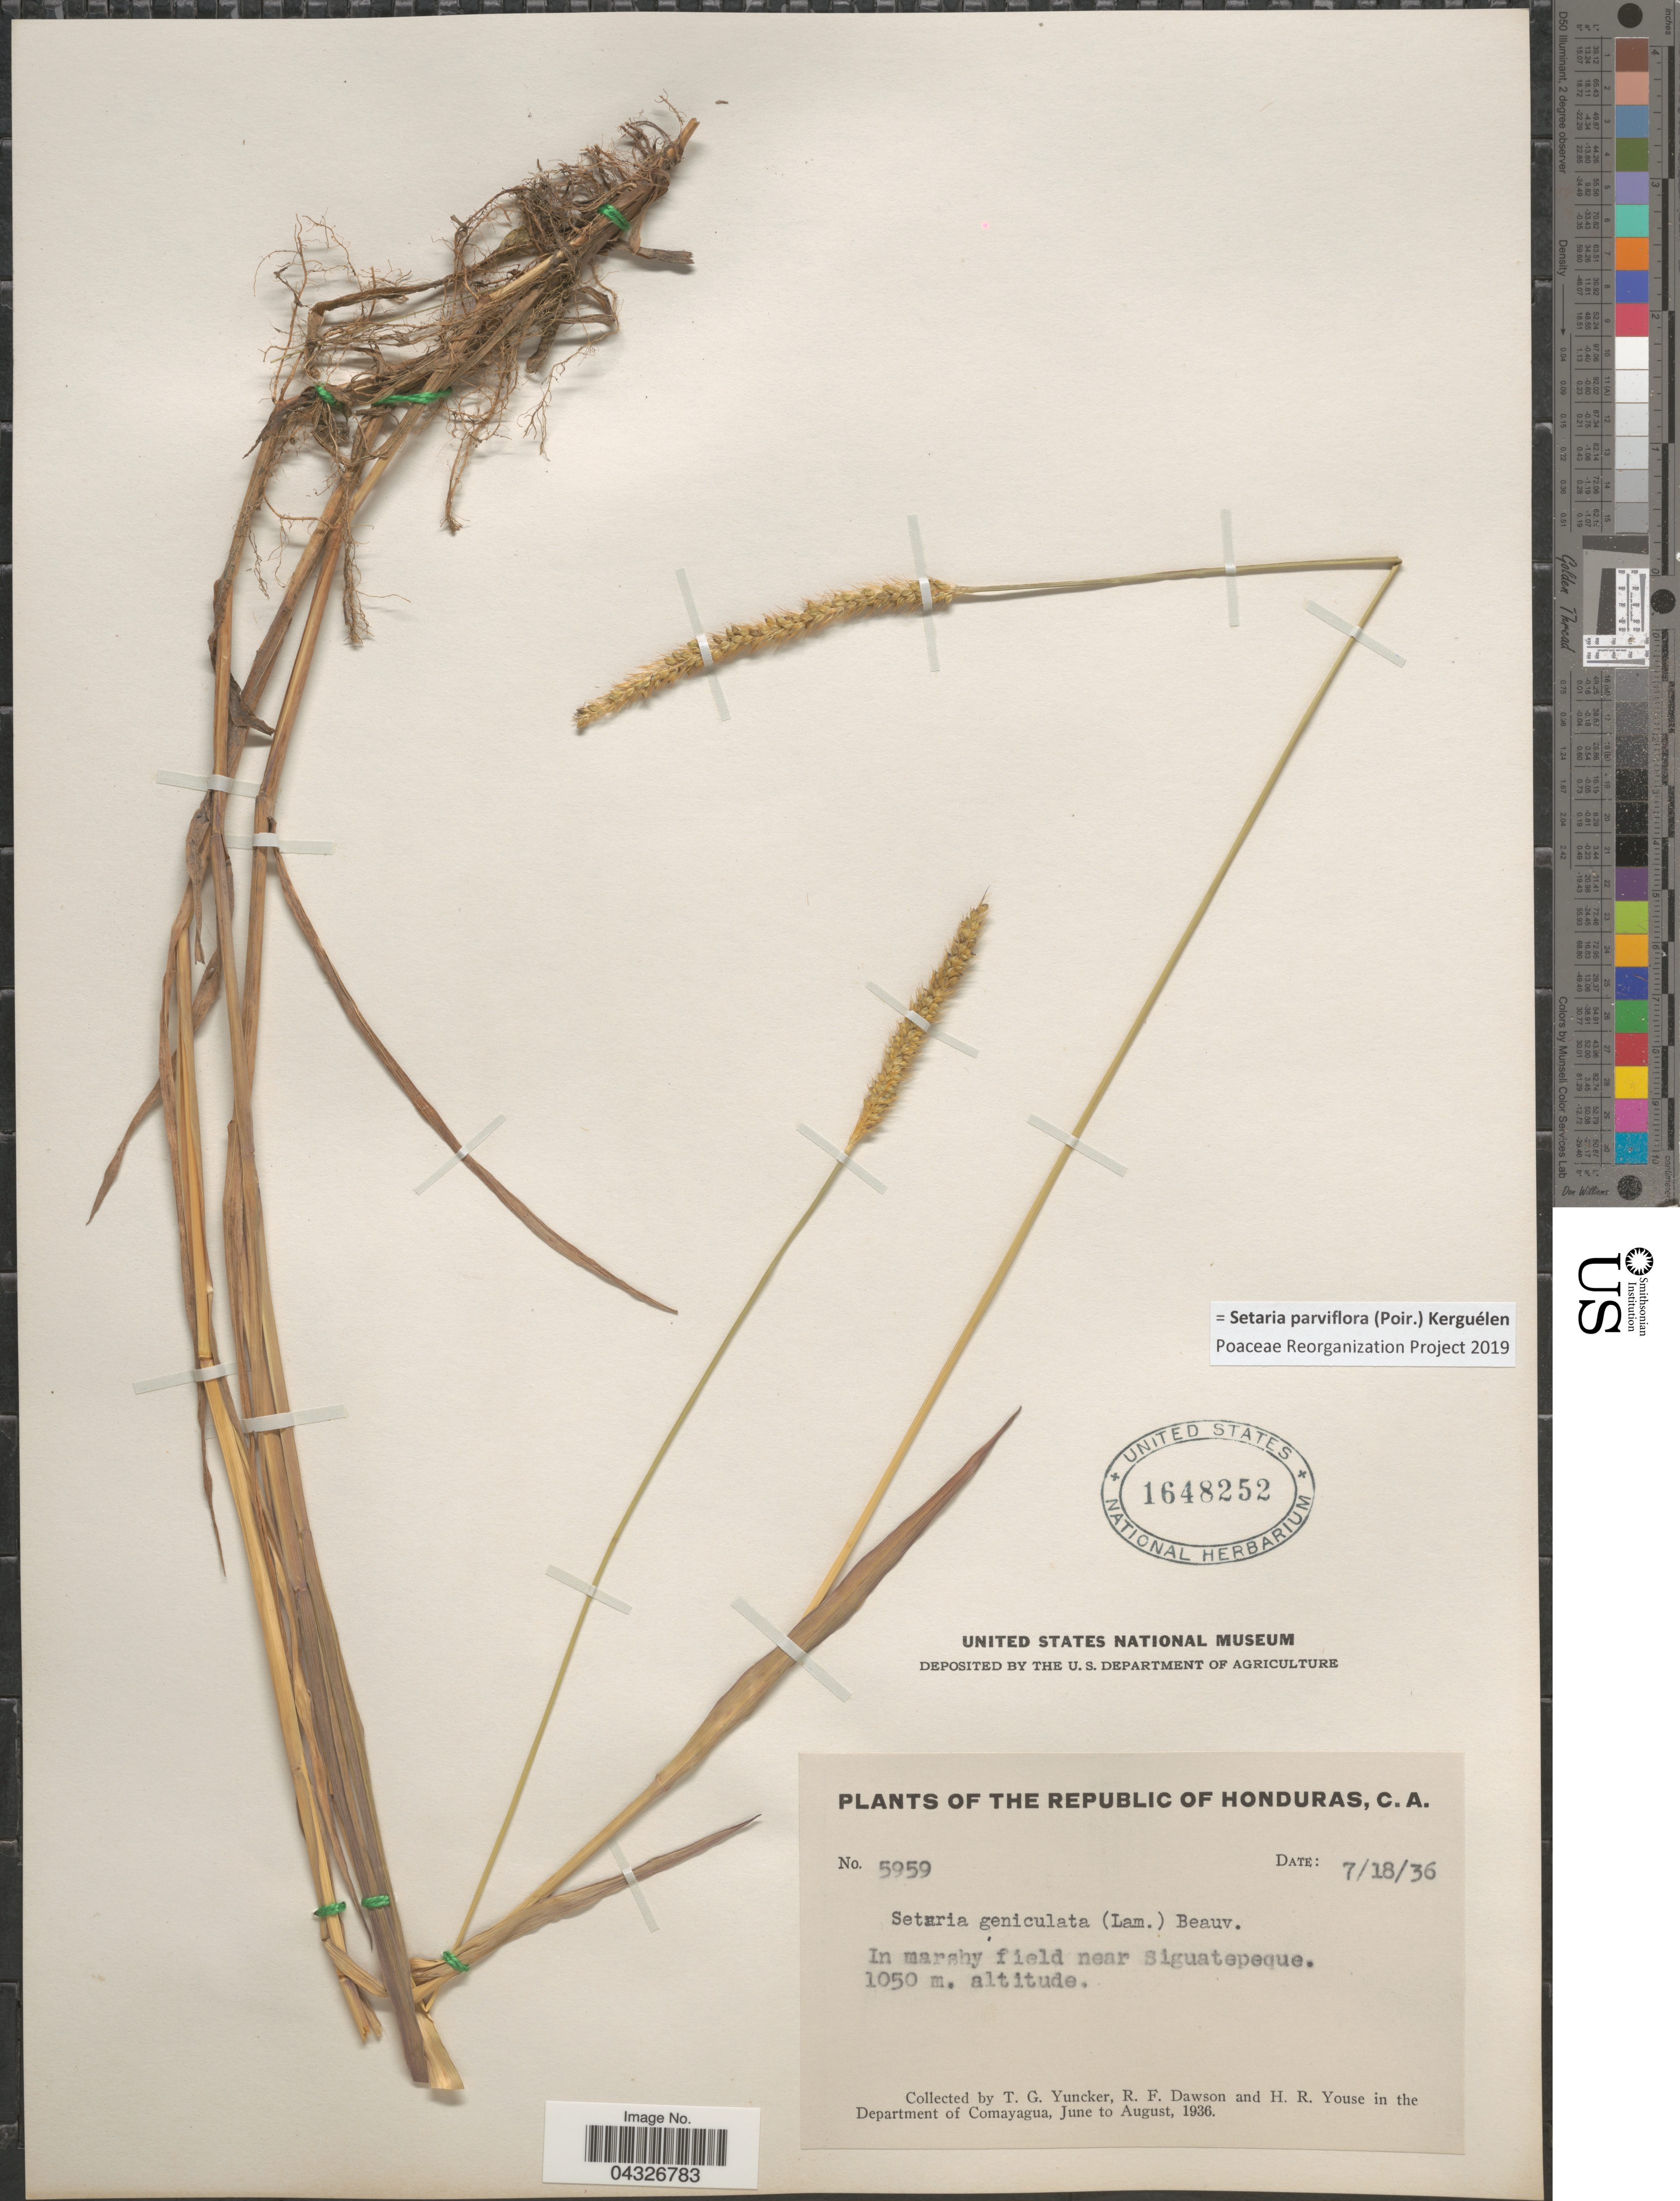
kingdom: Plantae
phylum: Tracheophyta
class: Liliopsida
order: Poales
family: Poaceae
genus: Setaria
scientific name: Setaria parviflora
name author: (Poir.) Kerguélen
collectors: T. G. Yuncker, R. F. Dawson & H. Youse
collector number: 5959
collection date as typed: Transcribed d/m/y: 18/7/36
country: Honduras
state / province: Comayagua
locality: The Republic of Honduras. Near Siguatepeque. In the Department of Comayagua.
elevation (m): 1050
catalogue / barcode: US 1648252